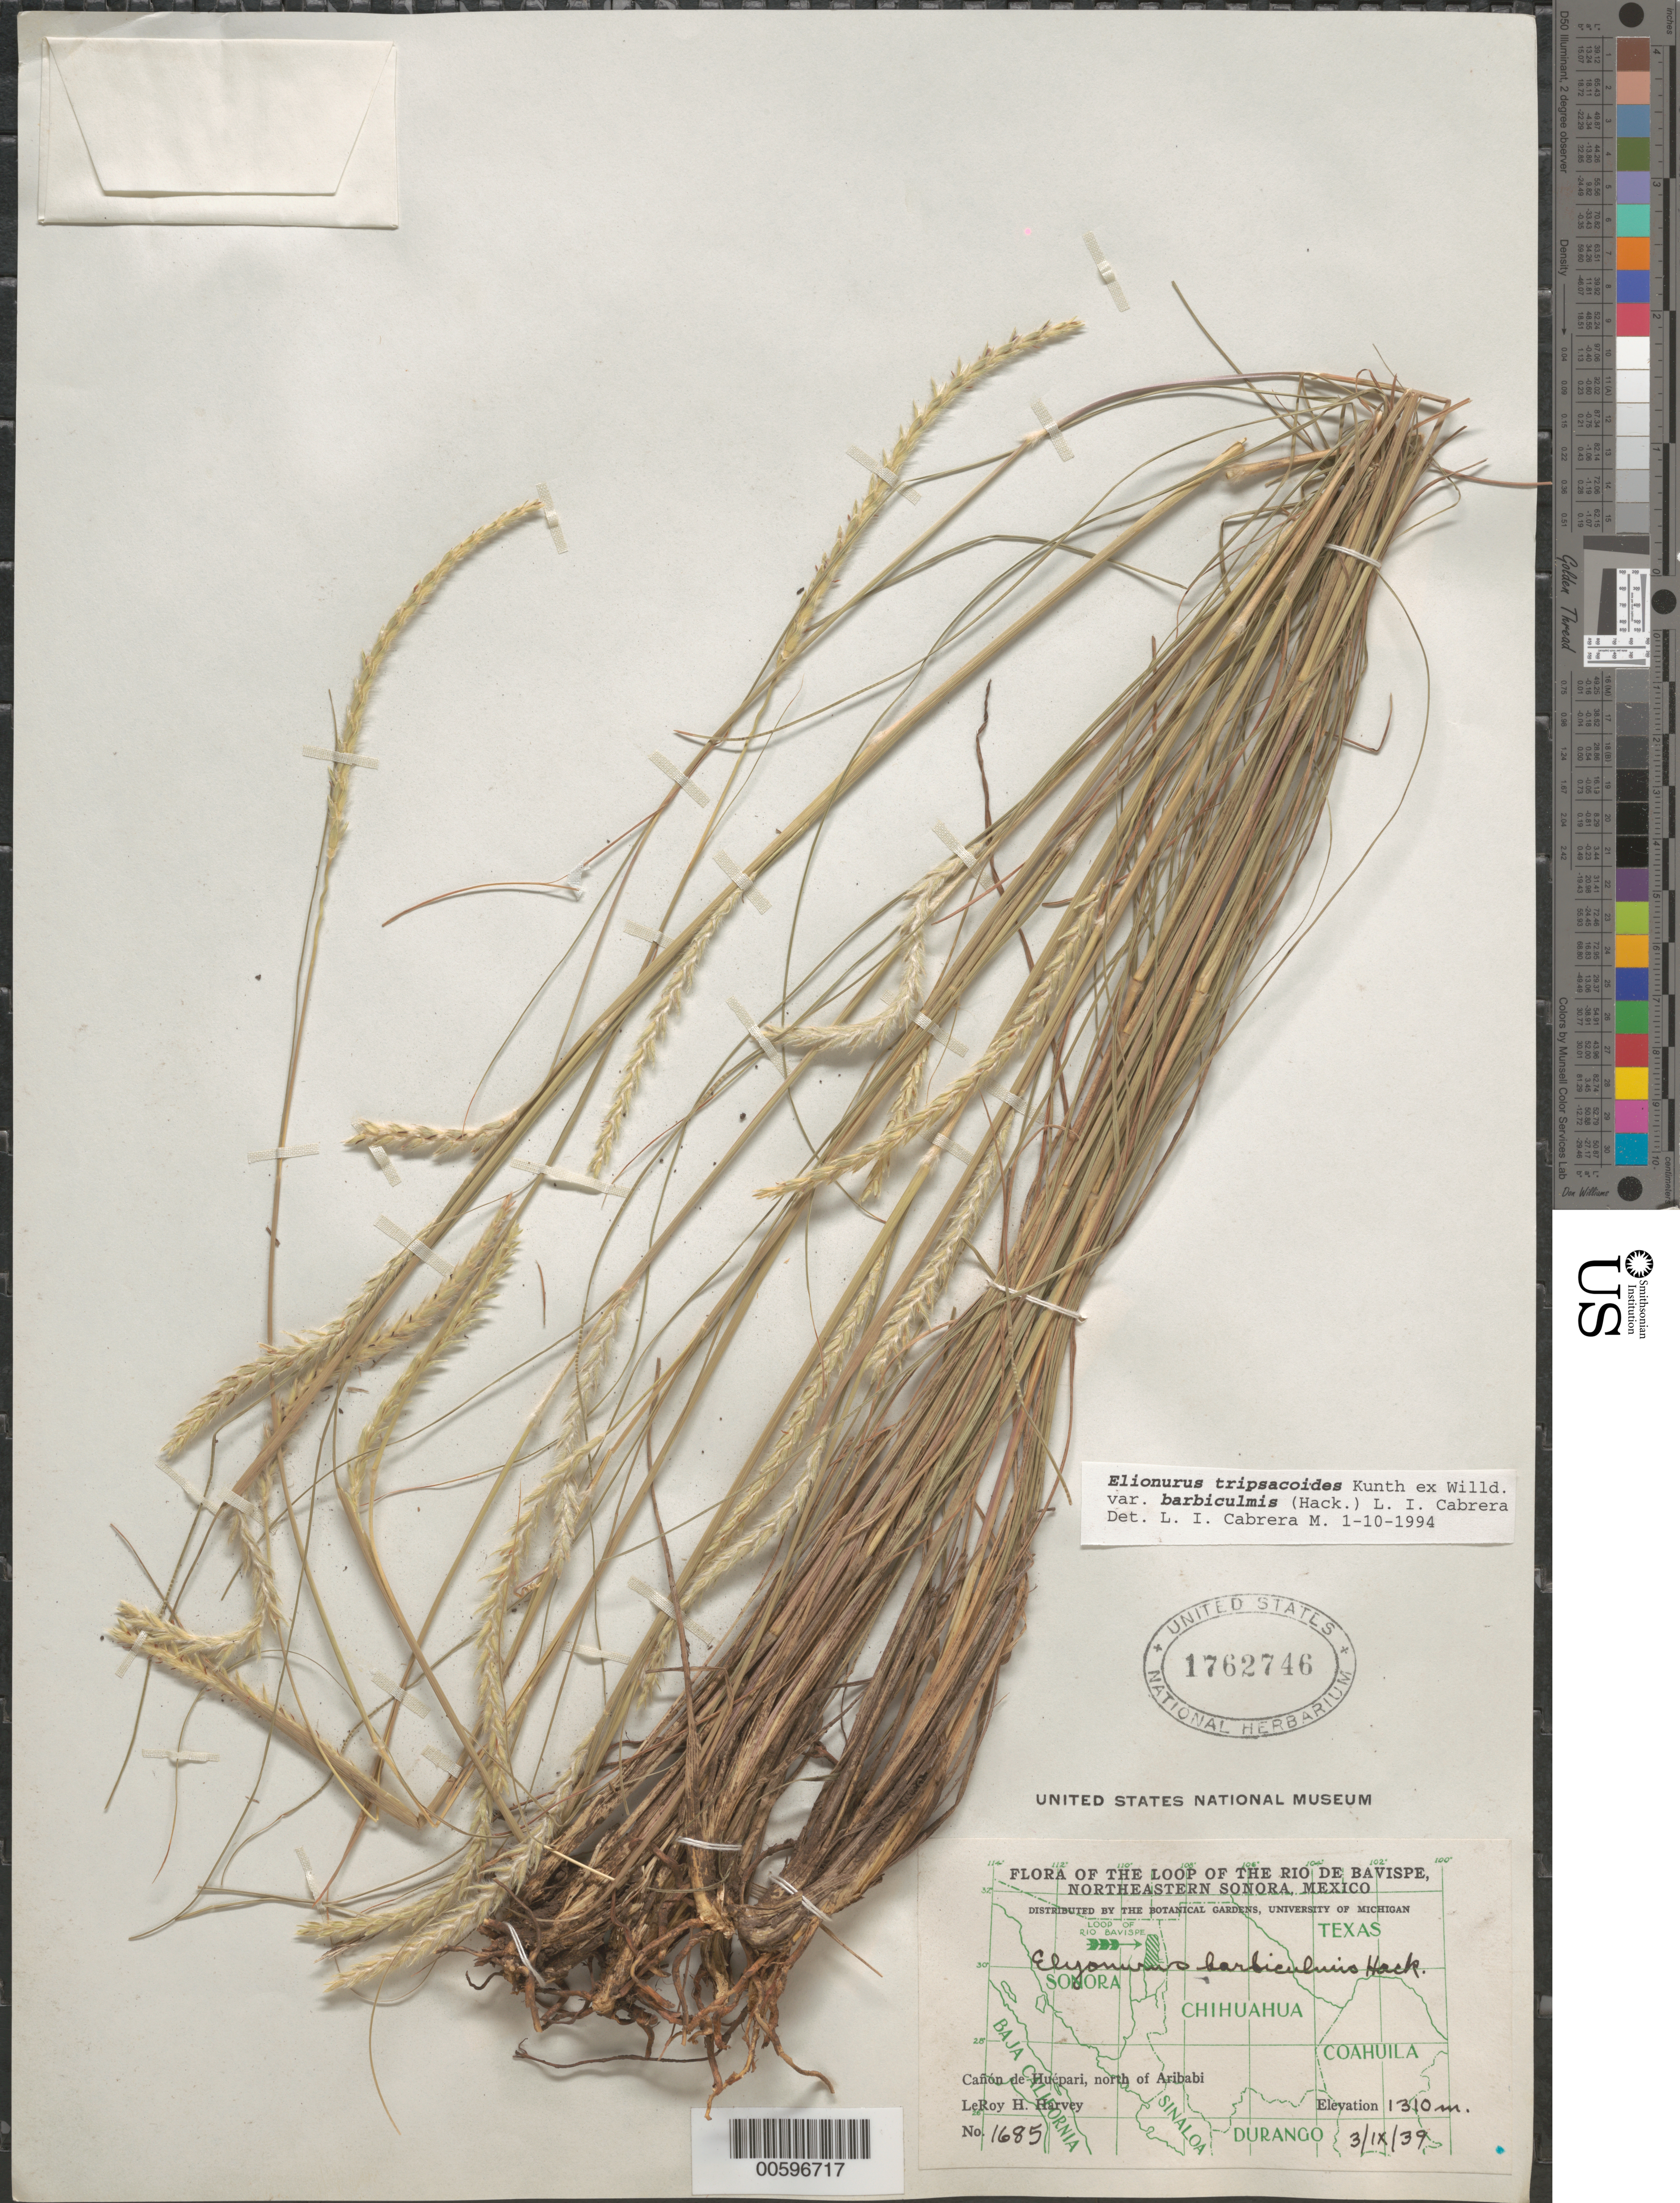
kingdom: Plantae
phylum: Tracheophyta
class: Liliopsida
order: Poales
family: Poaceae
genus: Elionurus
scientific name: Elionurus tripsacoides var. barbiculmis (Hack.) L.I. Cabrera & Dávila, comb. ined.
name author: (Hack.) L.I. Cabrera & Dávila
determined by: Cabrera M., L. I.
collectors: L. H. Harvey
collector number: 1685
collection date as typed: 3 Sep 1939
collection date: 1939-09-03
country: Mexico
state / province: Sonora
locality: Loop of the Rio de Bavispe, Northeastern Sonora, Ca±on de HuTpari, N of Aribabi.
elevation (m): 1310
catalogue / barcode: US 1762746